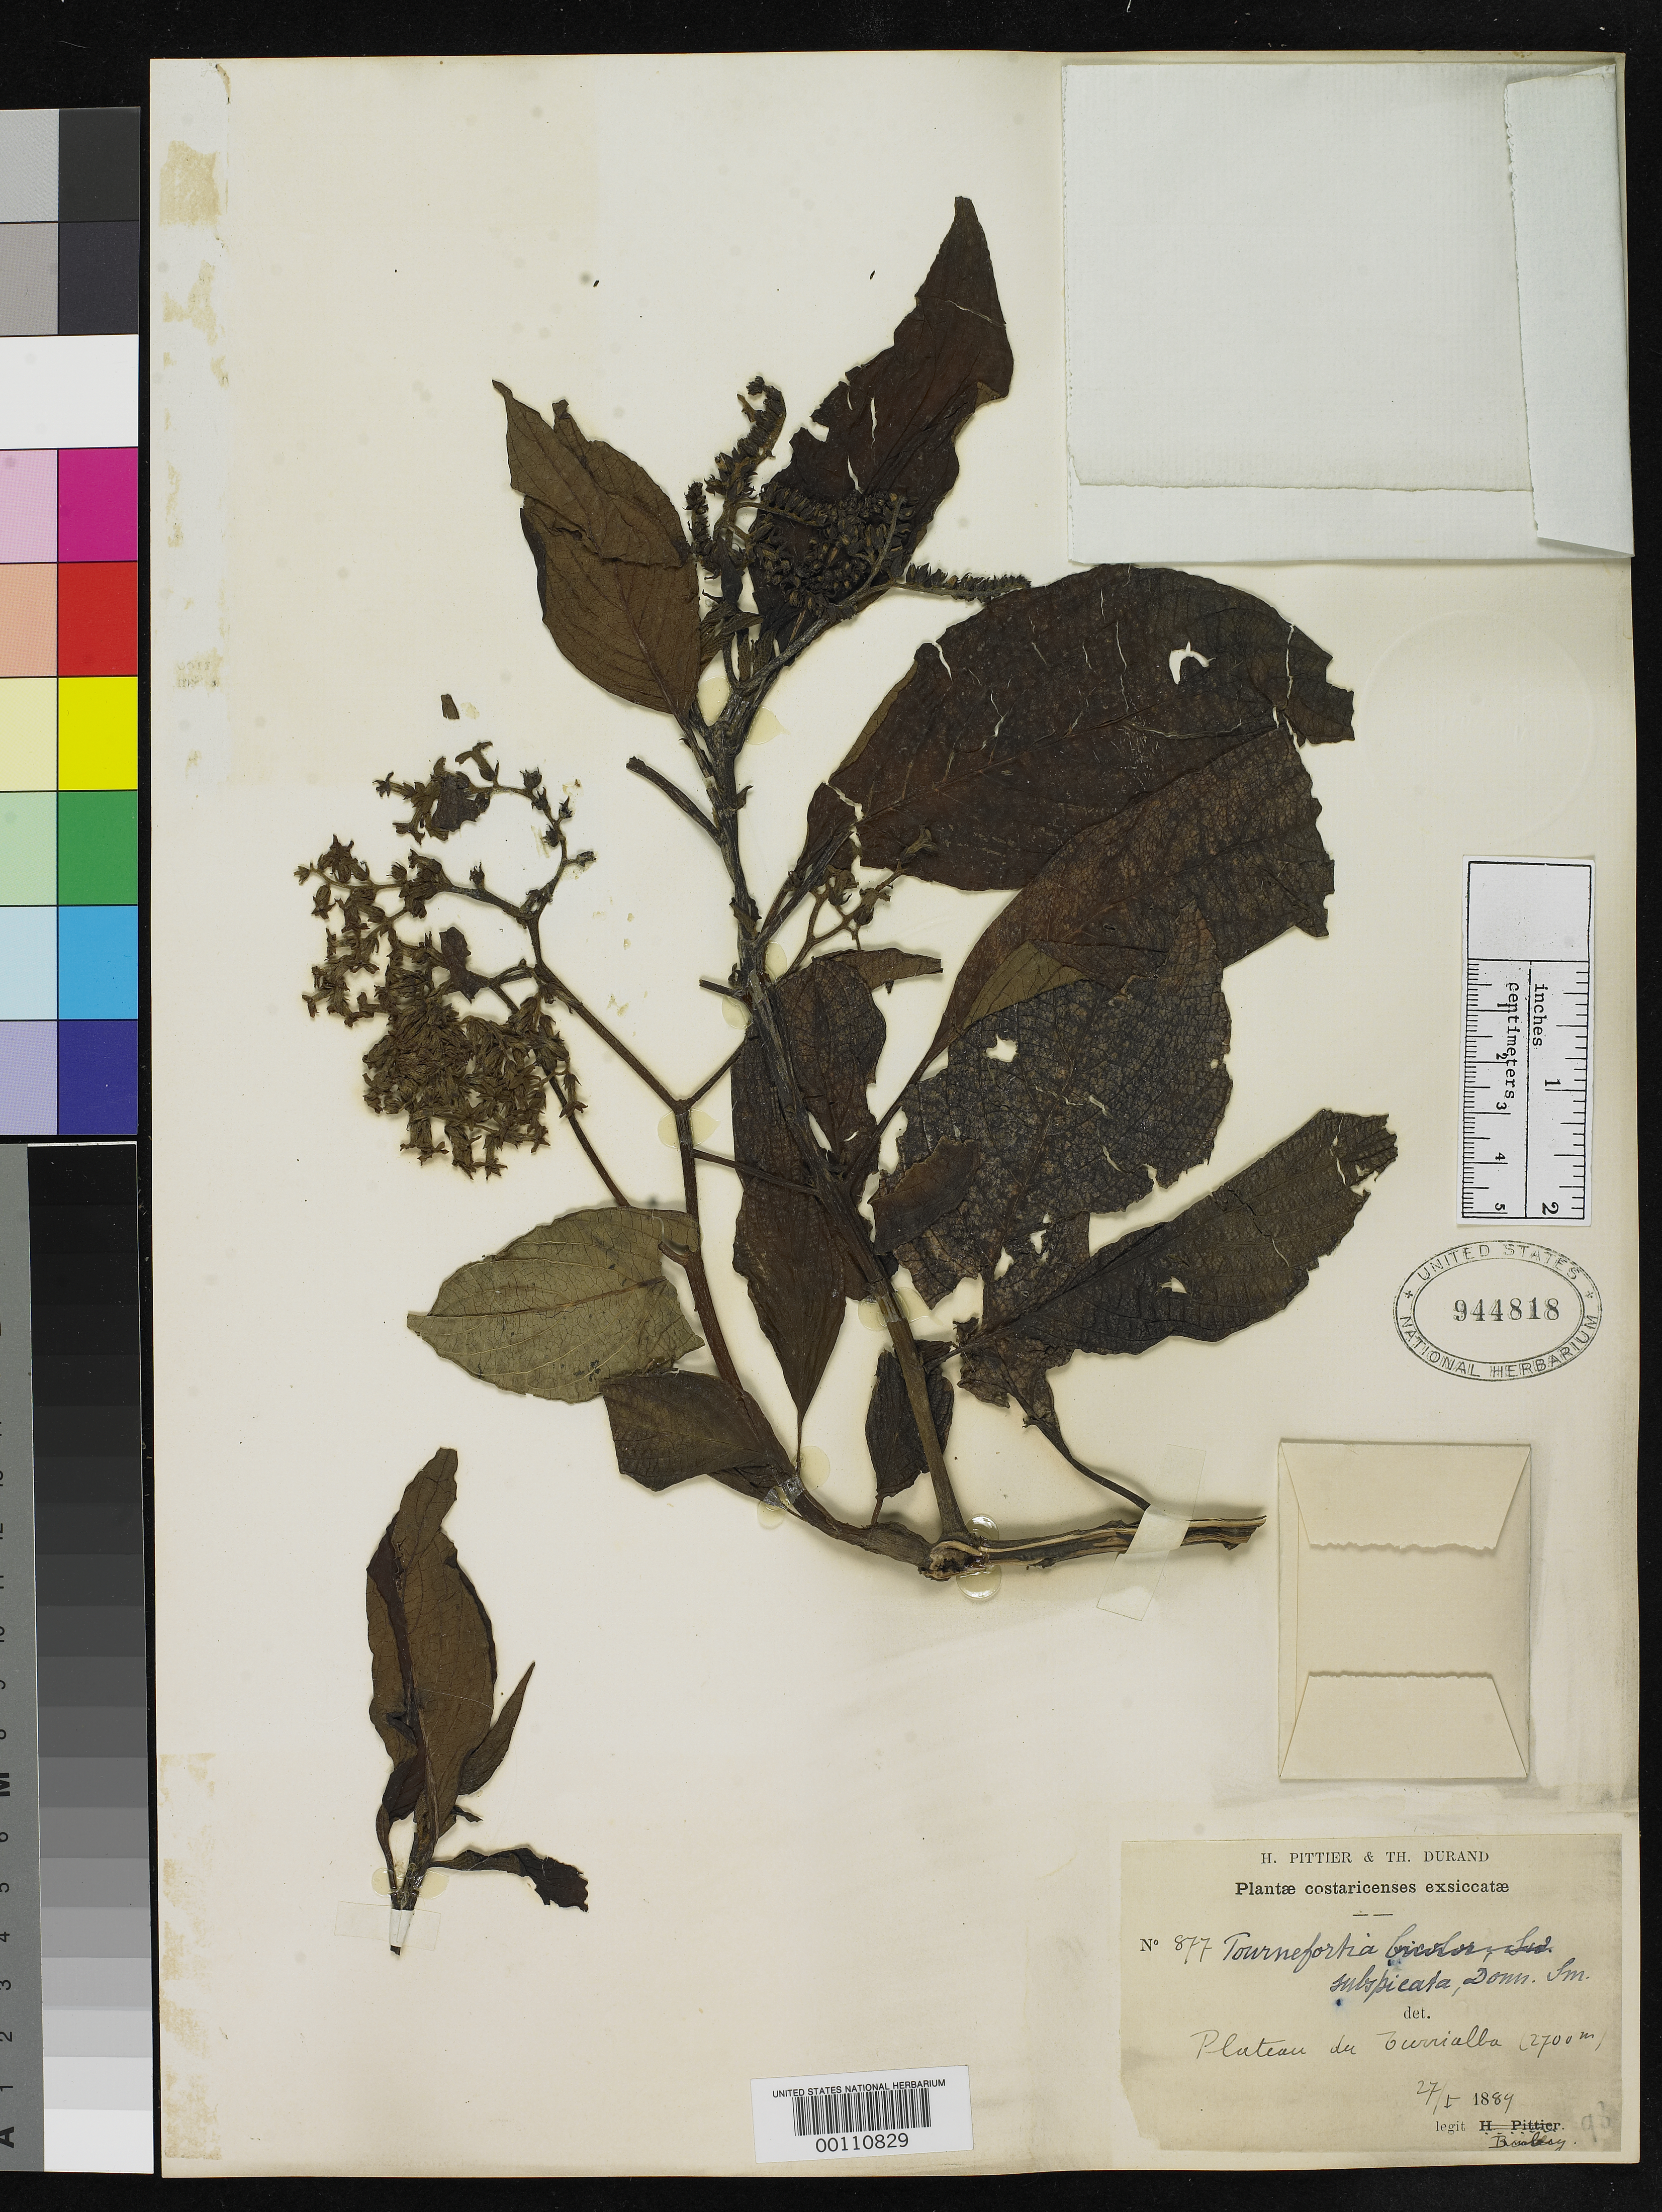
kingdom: Plantae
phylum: Tracheophyta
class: Magnoliopsida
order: Boraginales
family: Heliotropiaceae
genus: Tournefortia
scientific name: Tournefortia subspicata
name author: Donn. Sm.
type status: Isotype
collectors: H. F. Pittier & P. Biolley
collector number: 877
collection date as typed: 27 May 1889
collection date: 1889-05-27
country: Costa Rica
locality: Plateau of Turrialba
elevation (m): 2700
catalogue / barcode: US 944818